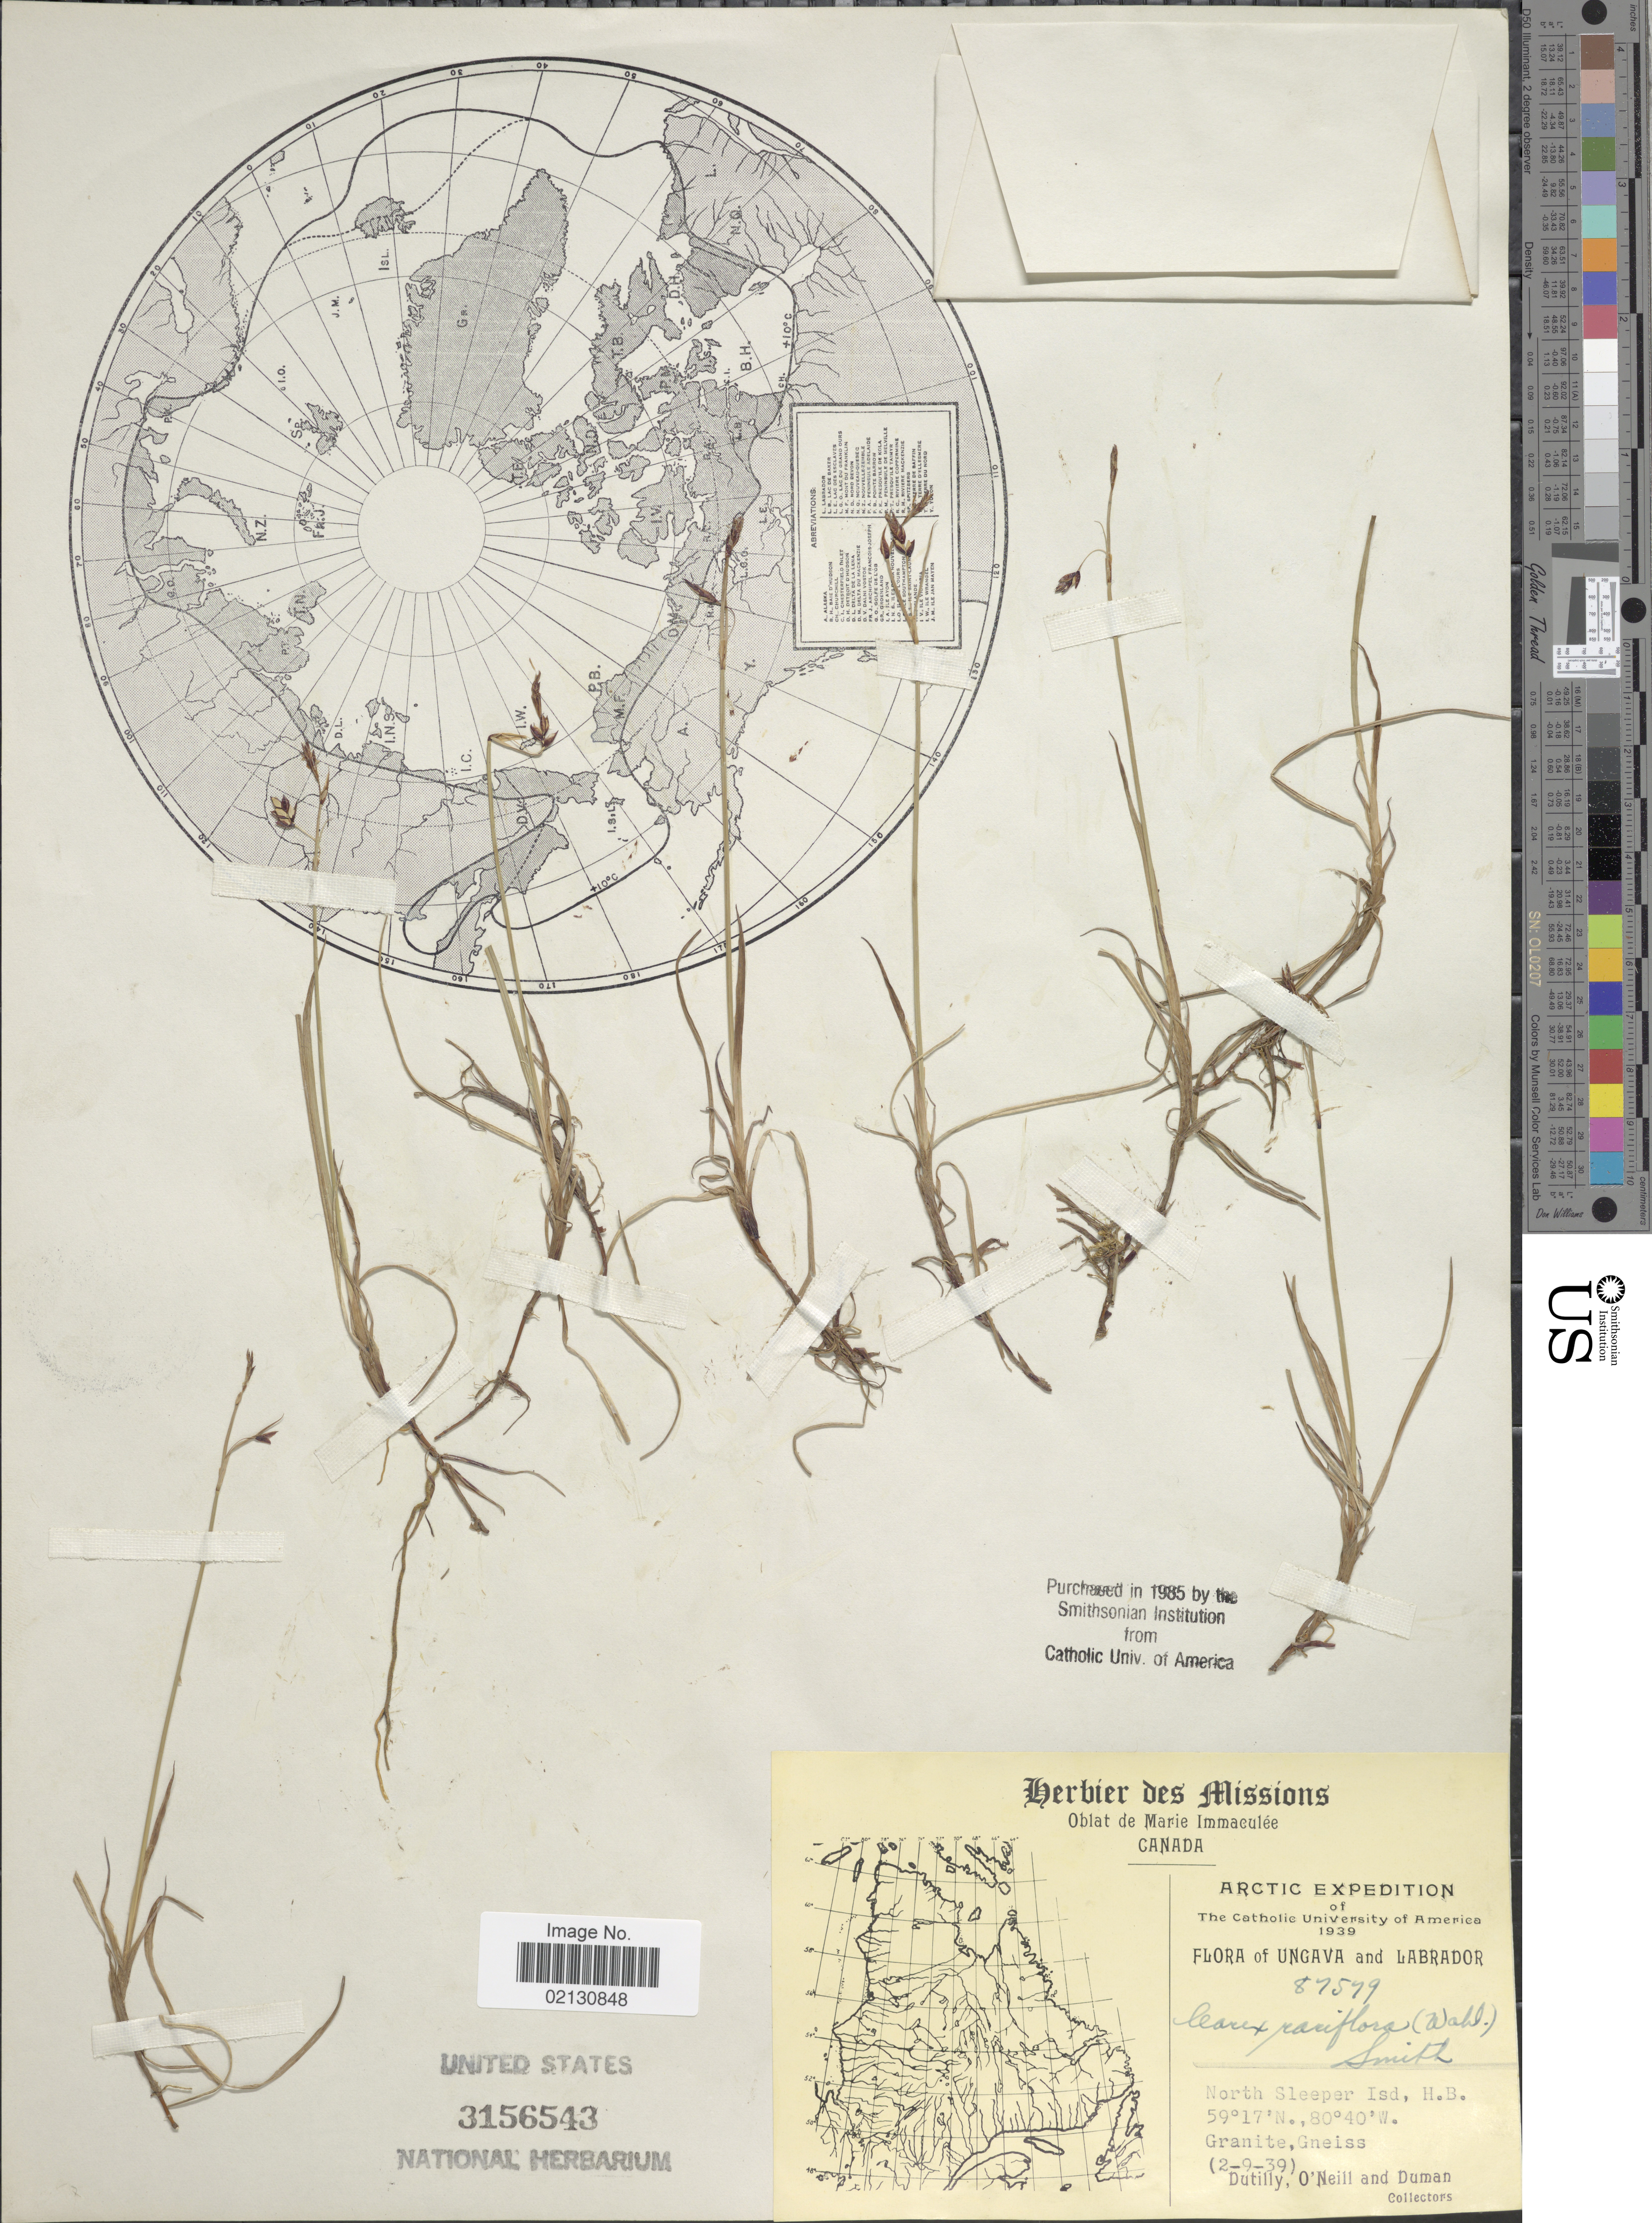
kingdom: Plantae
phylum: Tracheophyta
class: Liliopsida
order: Poales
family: Cyperaceae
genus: Carex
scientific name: Carex rariflora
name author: (Wahlenb.) Sm.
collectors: -. Dutilly, O' Neill & -. Duman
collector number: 87599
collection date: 1939-09-02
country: Canada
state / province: Newfoundland and Labrador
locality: Arctic. Ungava and Labrador. North Sleeper Isd, H.B.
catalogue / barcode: US 3156543